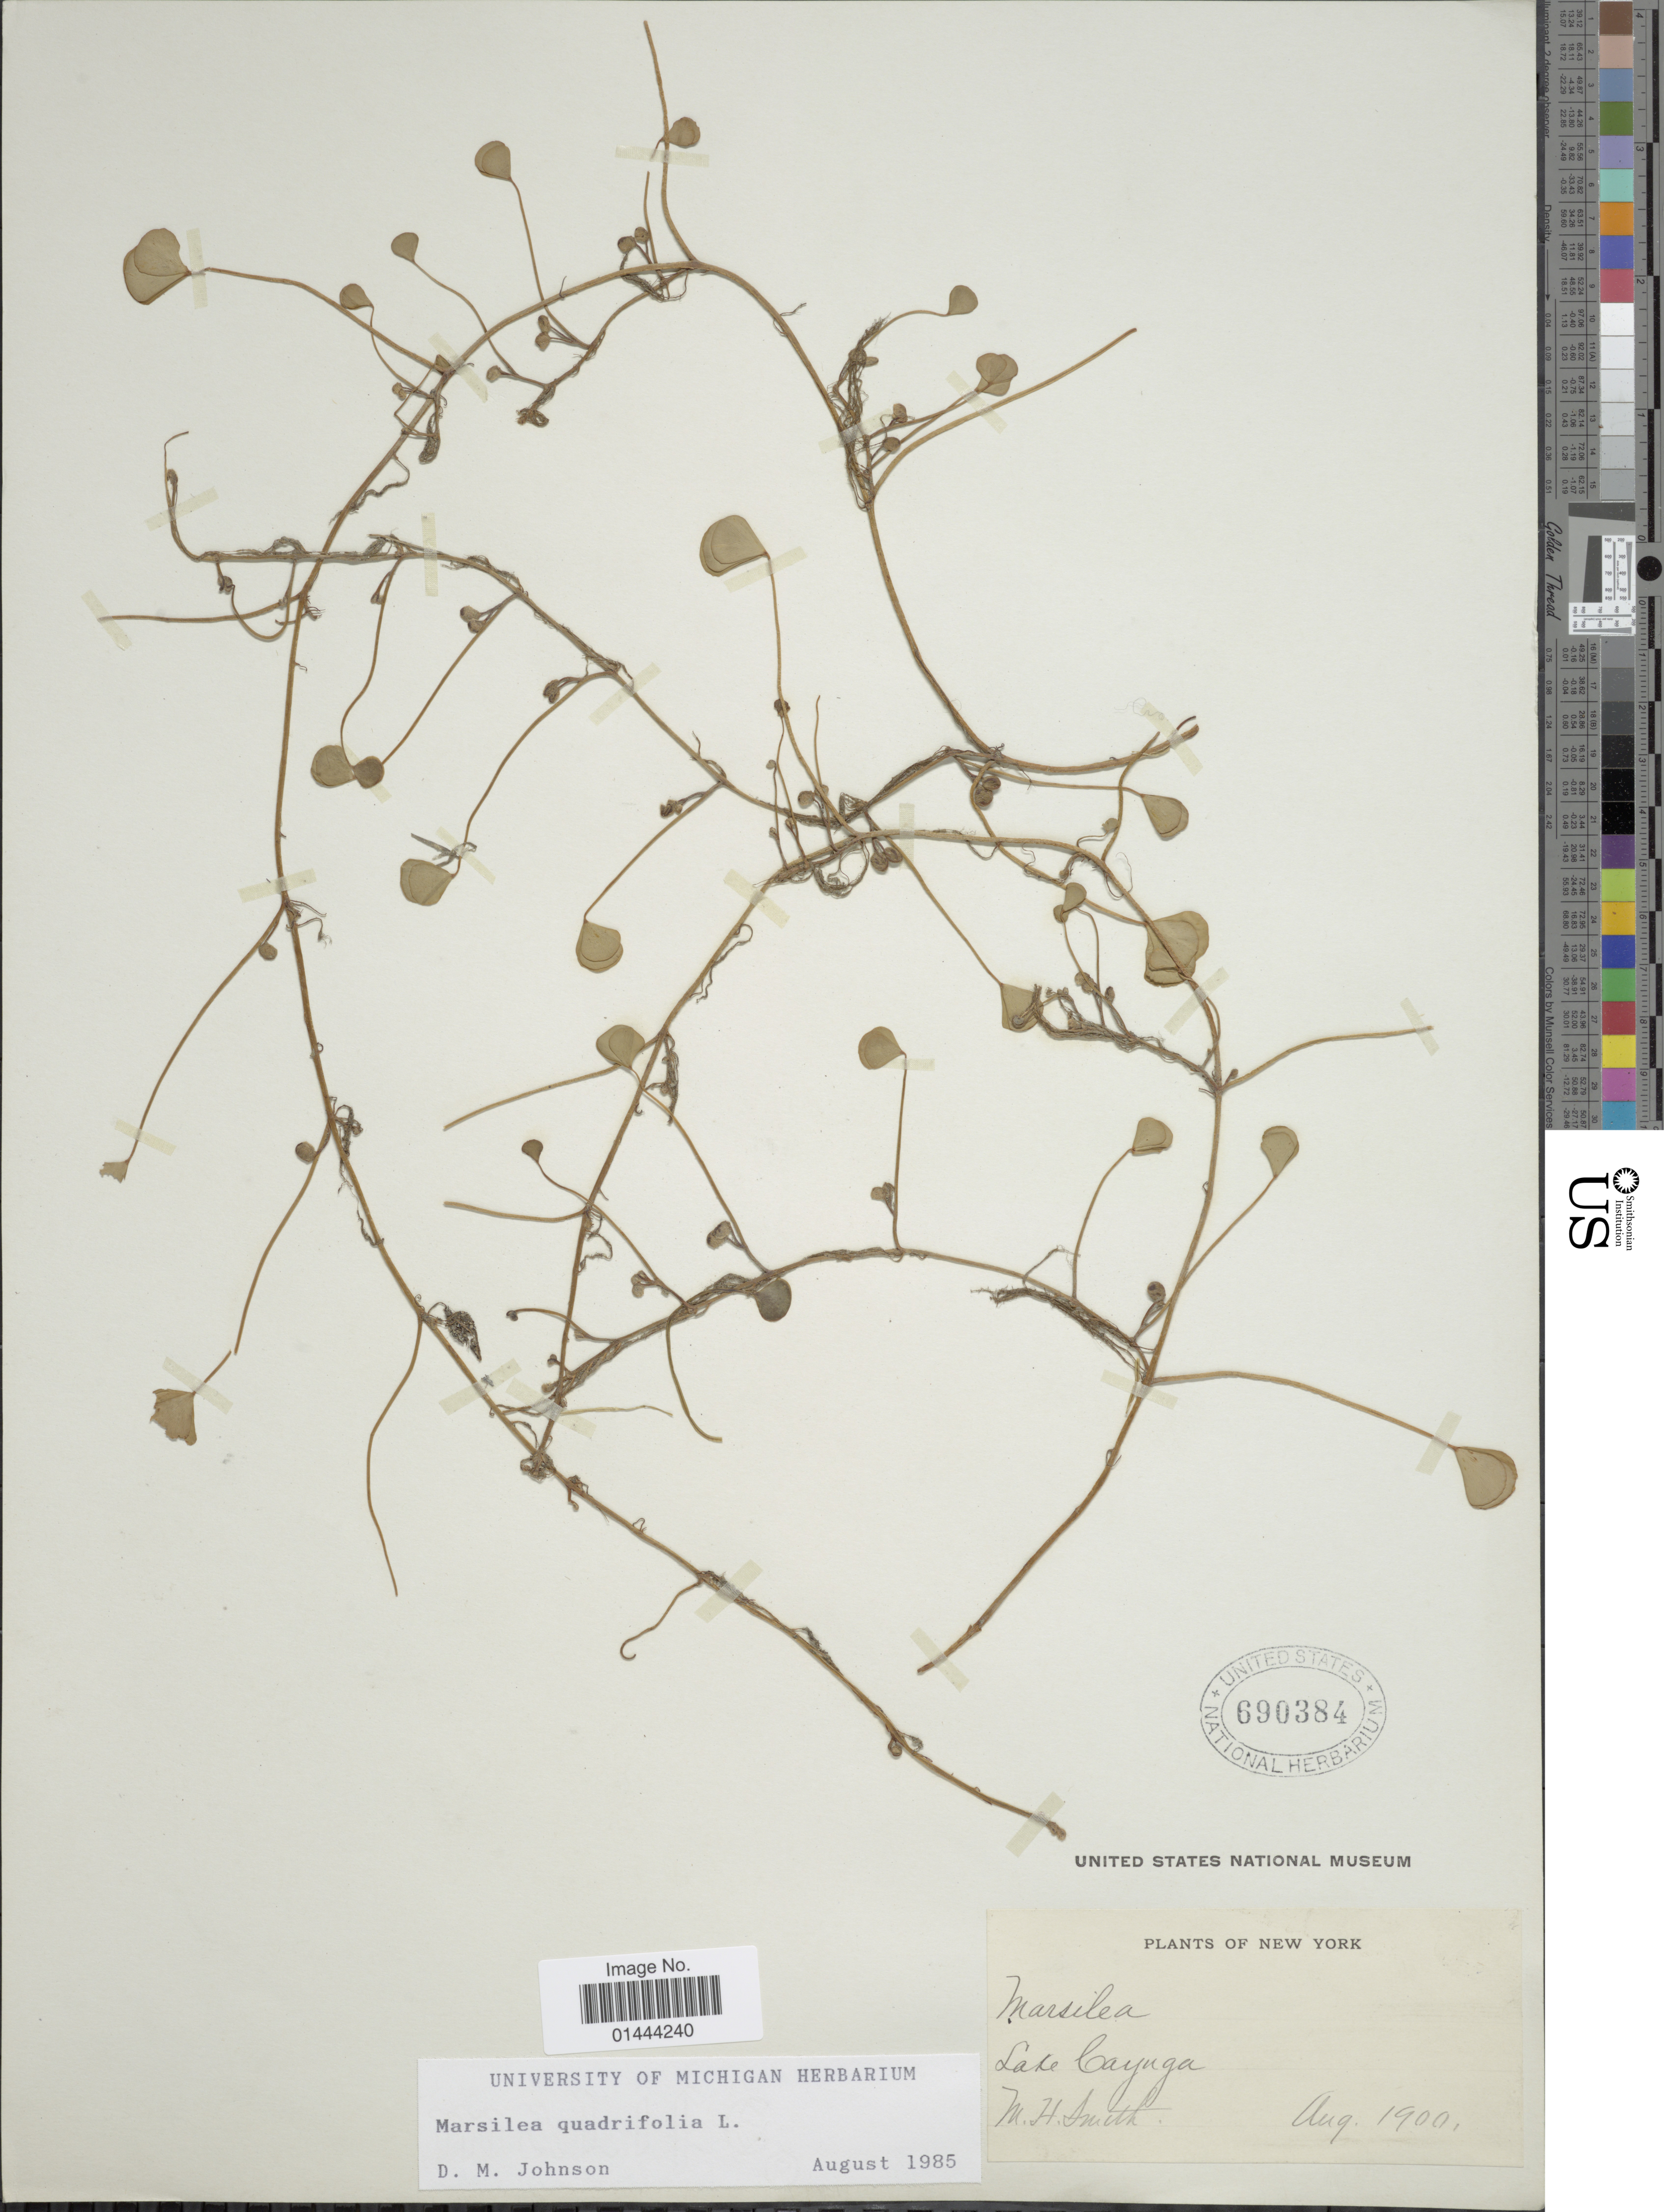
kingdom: Plantae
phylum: Tracheophyta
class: Polypodiopsida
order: Salviniales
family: Marsileaceae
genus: Marsilea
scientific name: Marsilea quadrifolia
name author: L.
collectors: M. H. Smith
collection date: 1900-08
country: United States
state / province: New York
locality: Lake Caynga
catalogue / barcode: US 690384